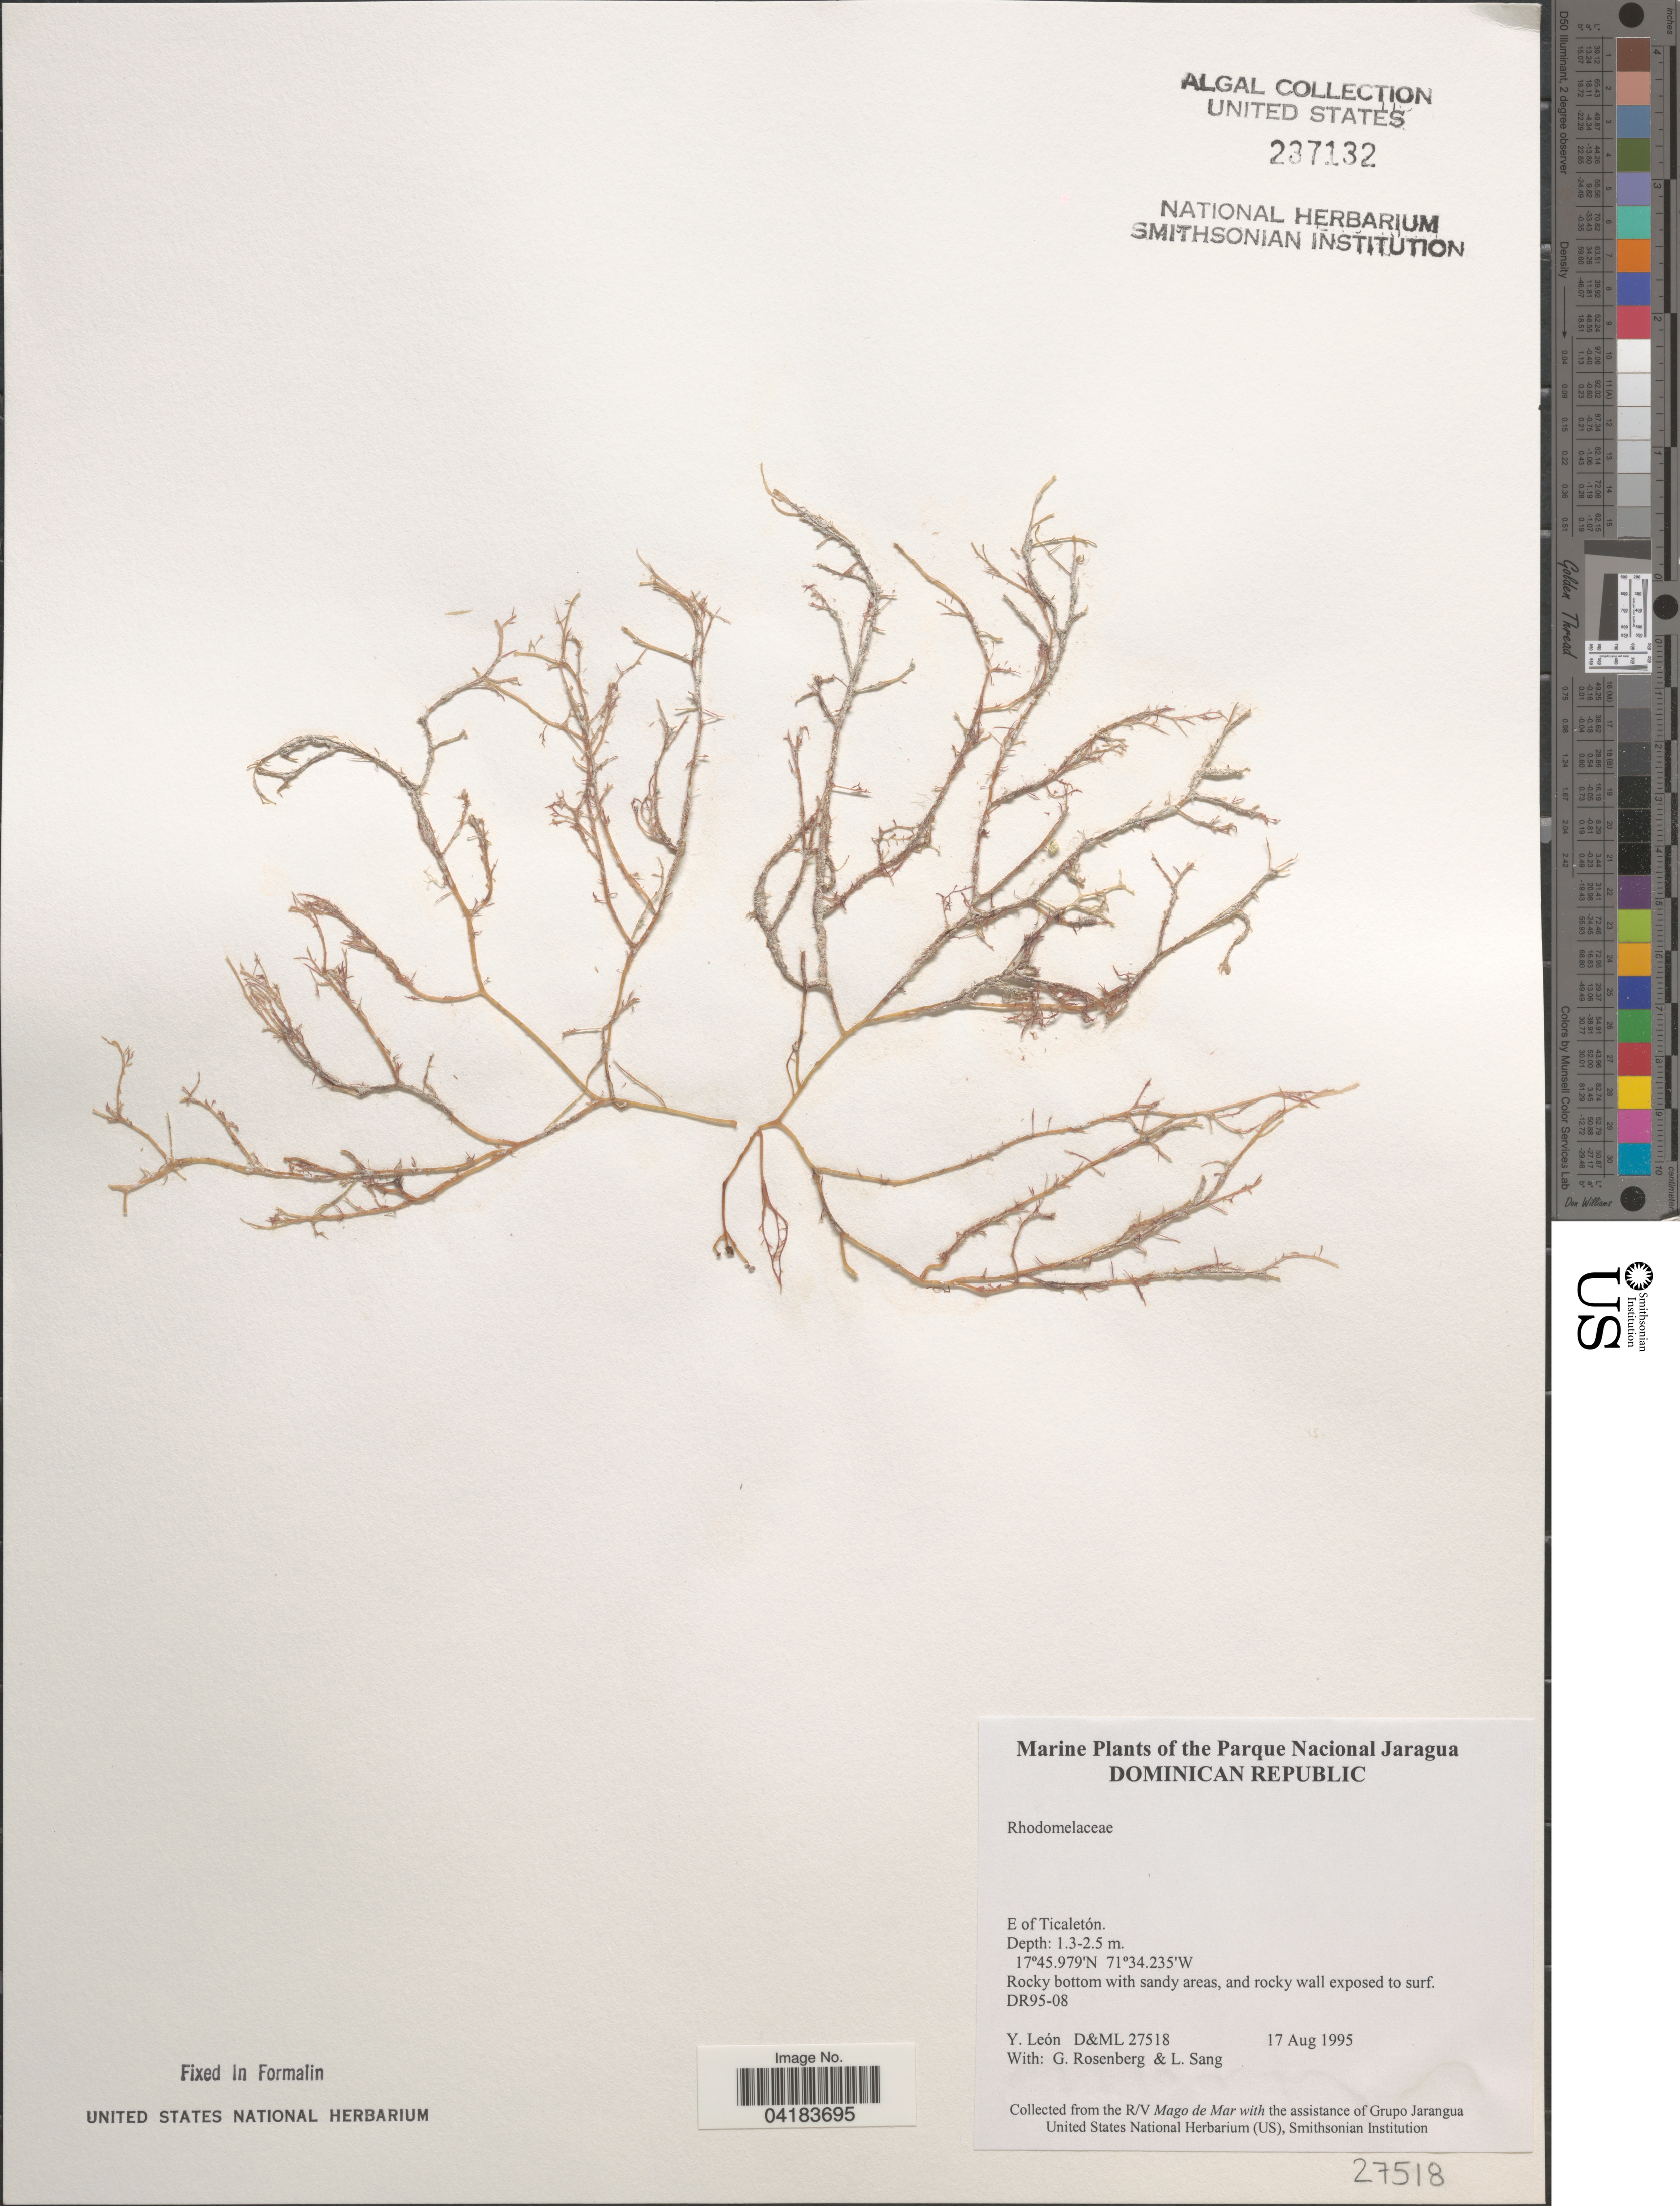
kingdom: Plantae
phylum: Rhodophyta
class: Florideophyceae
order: Ceramiales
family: Rhodomelaceae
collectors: Y. León, G. Rosenberg & L. Sang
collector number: D&ML27518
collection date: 1995-08-17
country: Dominican Republic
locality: The Parque Nacional Jaragua. E of Ticaletón.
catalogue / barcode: US 237132